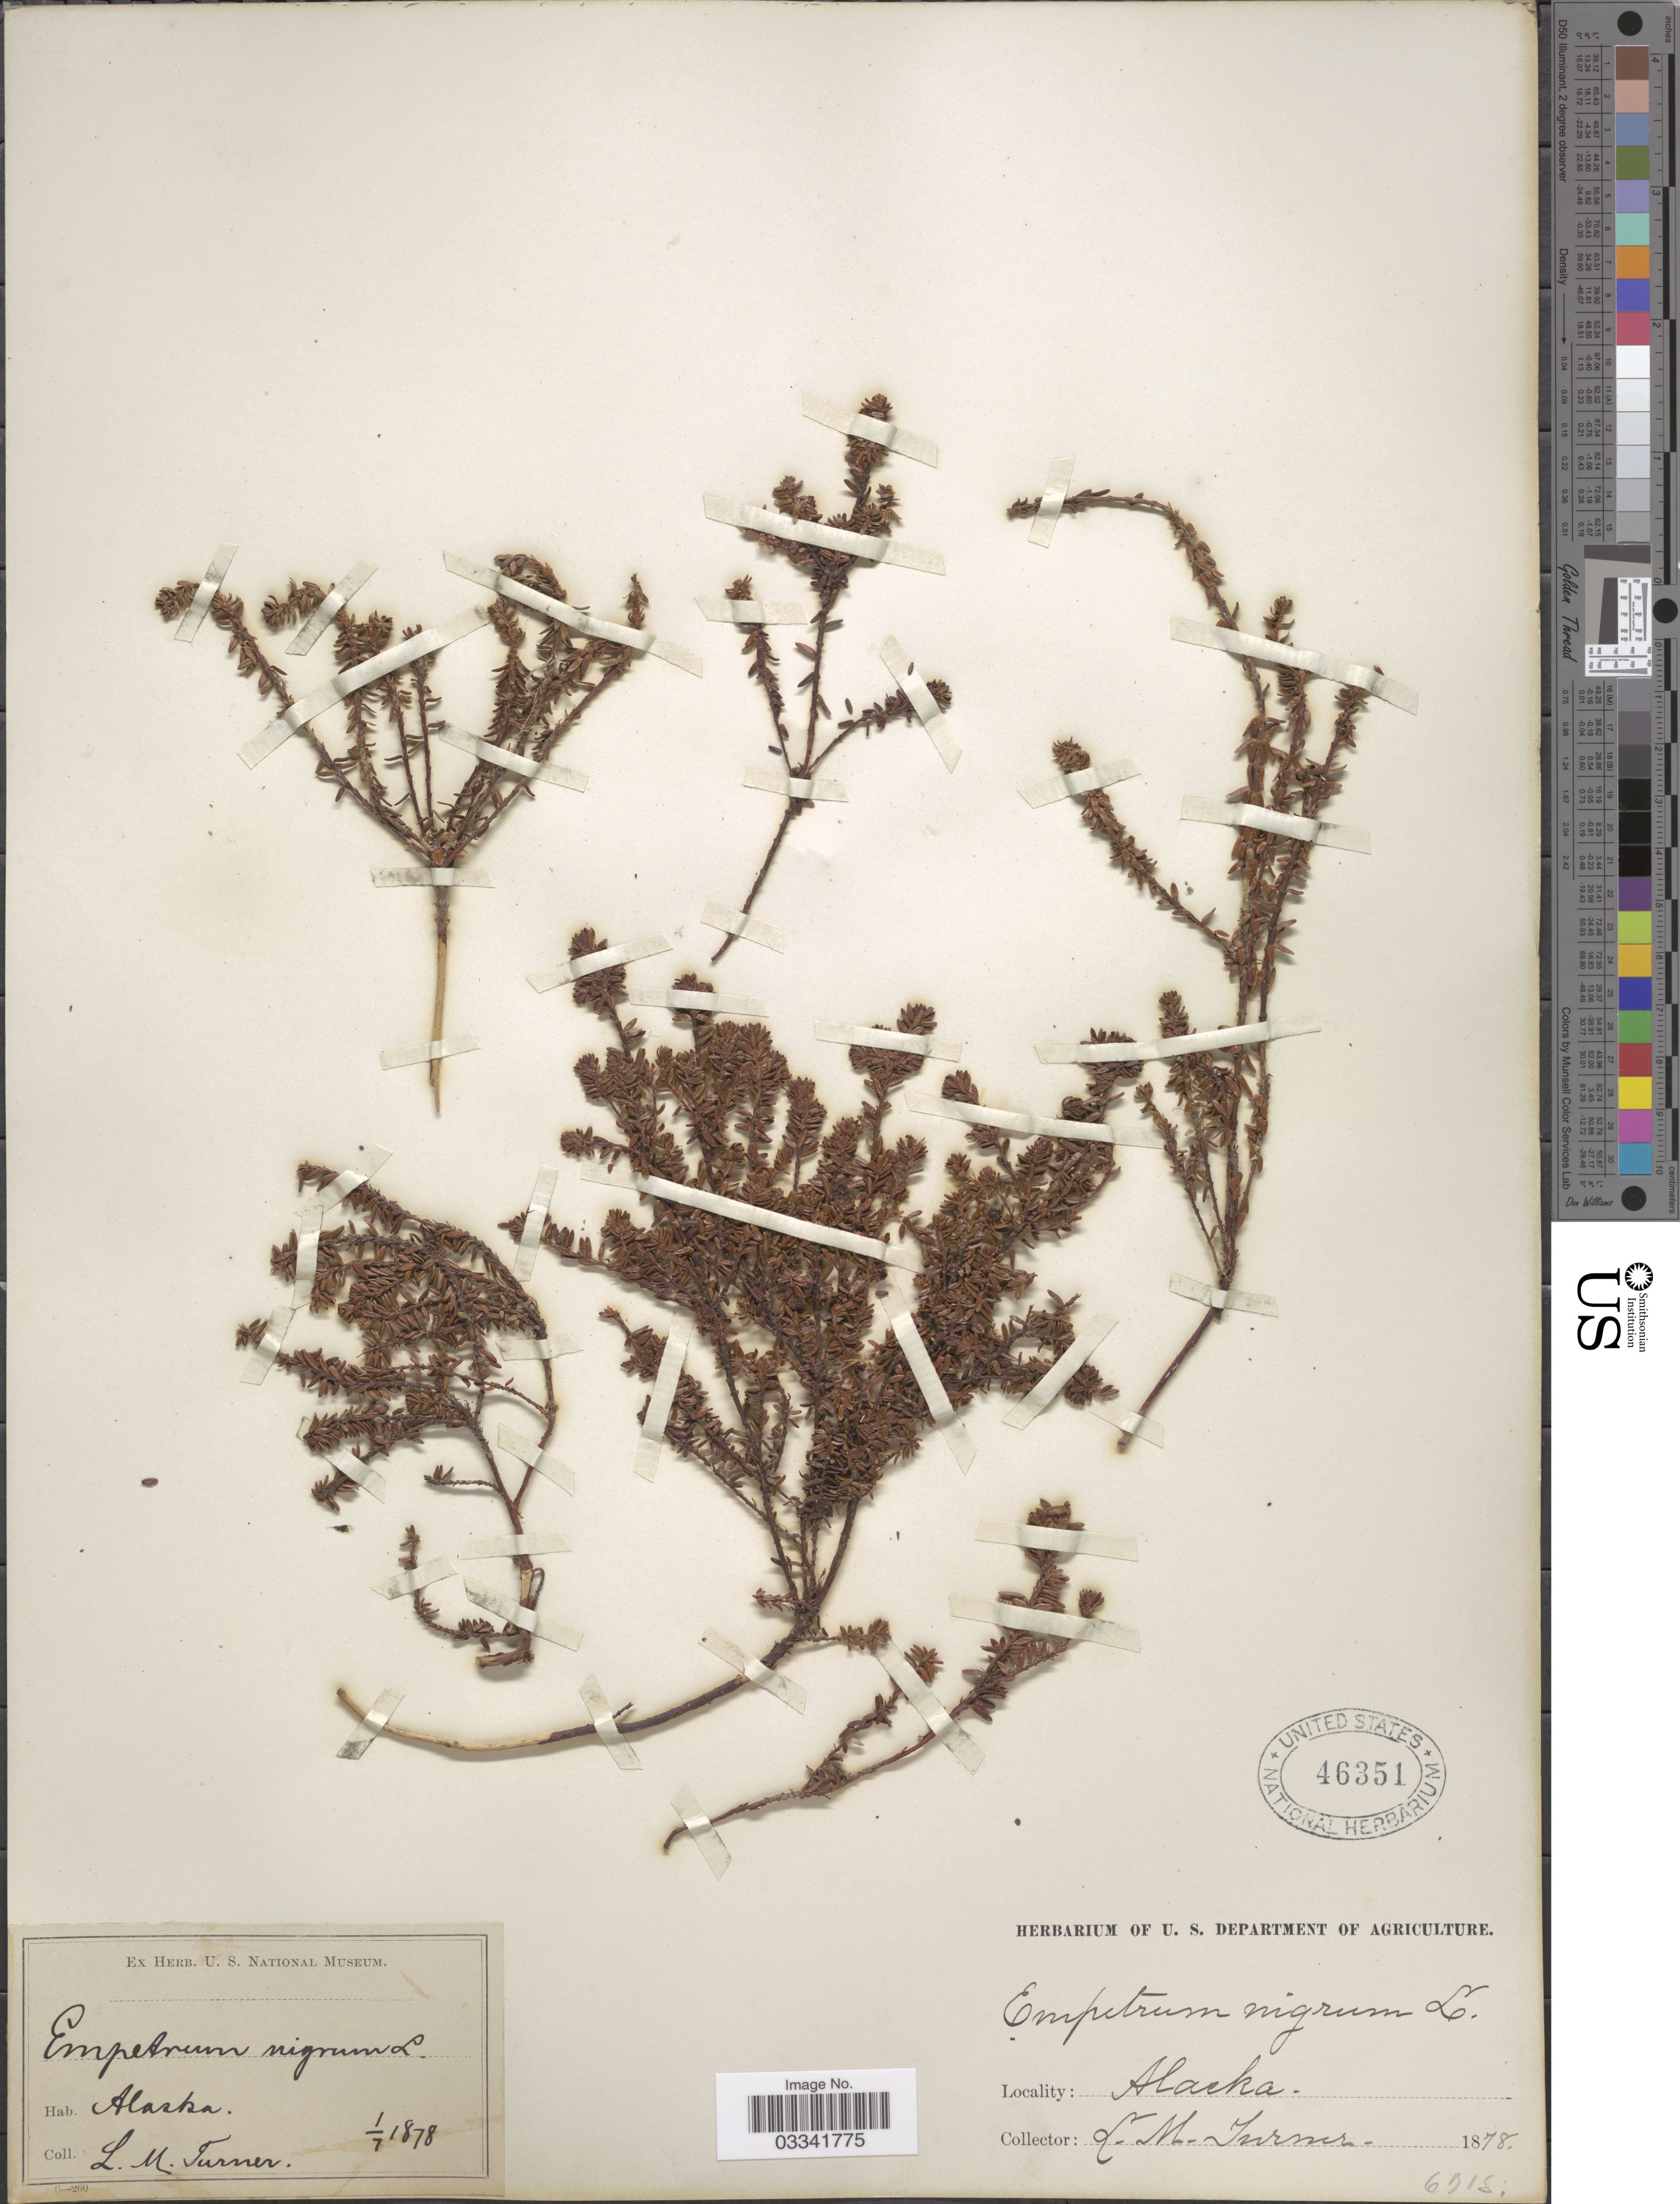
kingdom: Plantae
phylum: Tracheophyta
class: Magnoliopsida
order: Ericales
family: Ericaceae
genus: Empetrum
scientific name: Empetrum nigrum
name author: L.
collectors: L. M. Turner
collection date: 1878-01-07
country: United States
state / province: Alaska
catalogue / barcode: US 46351